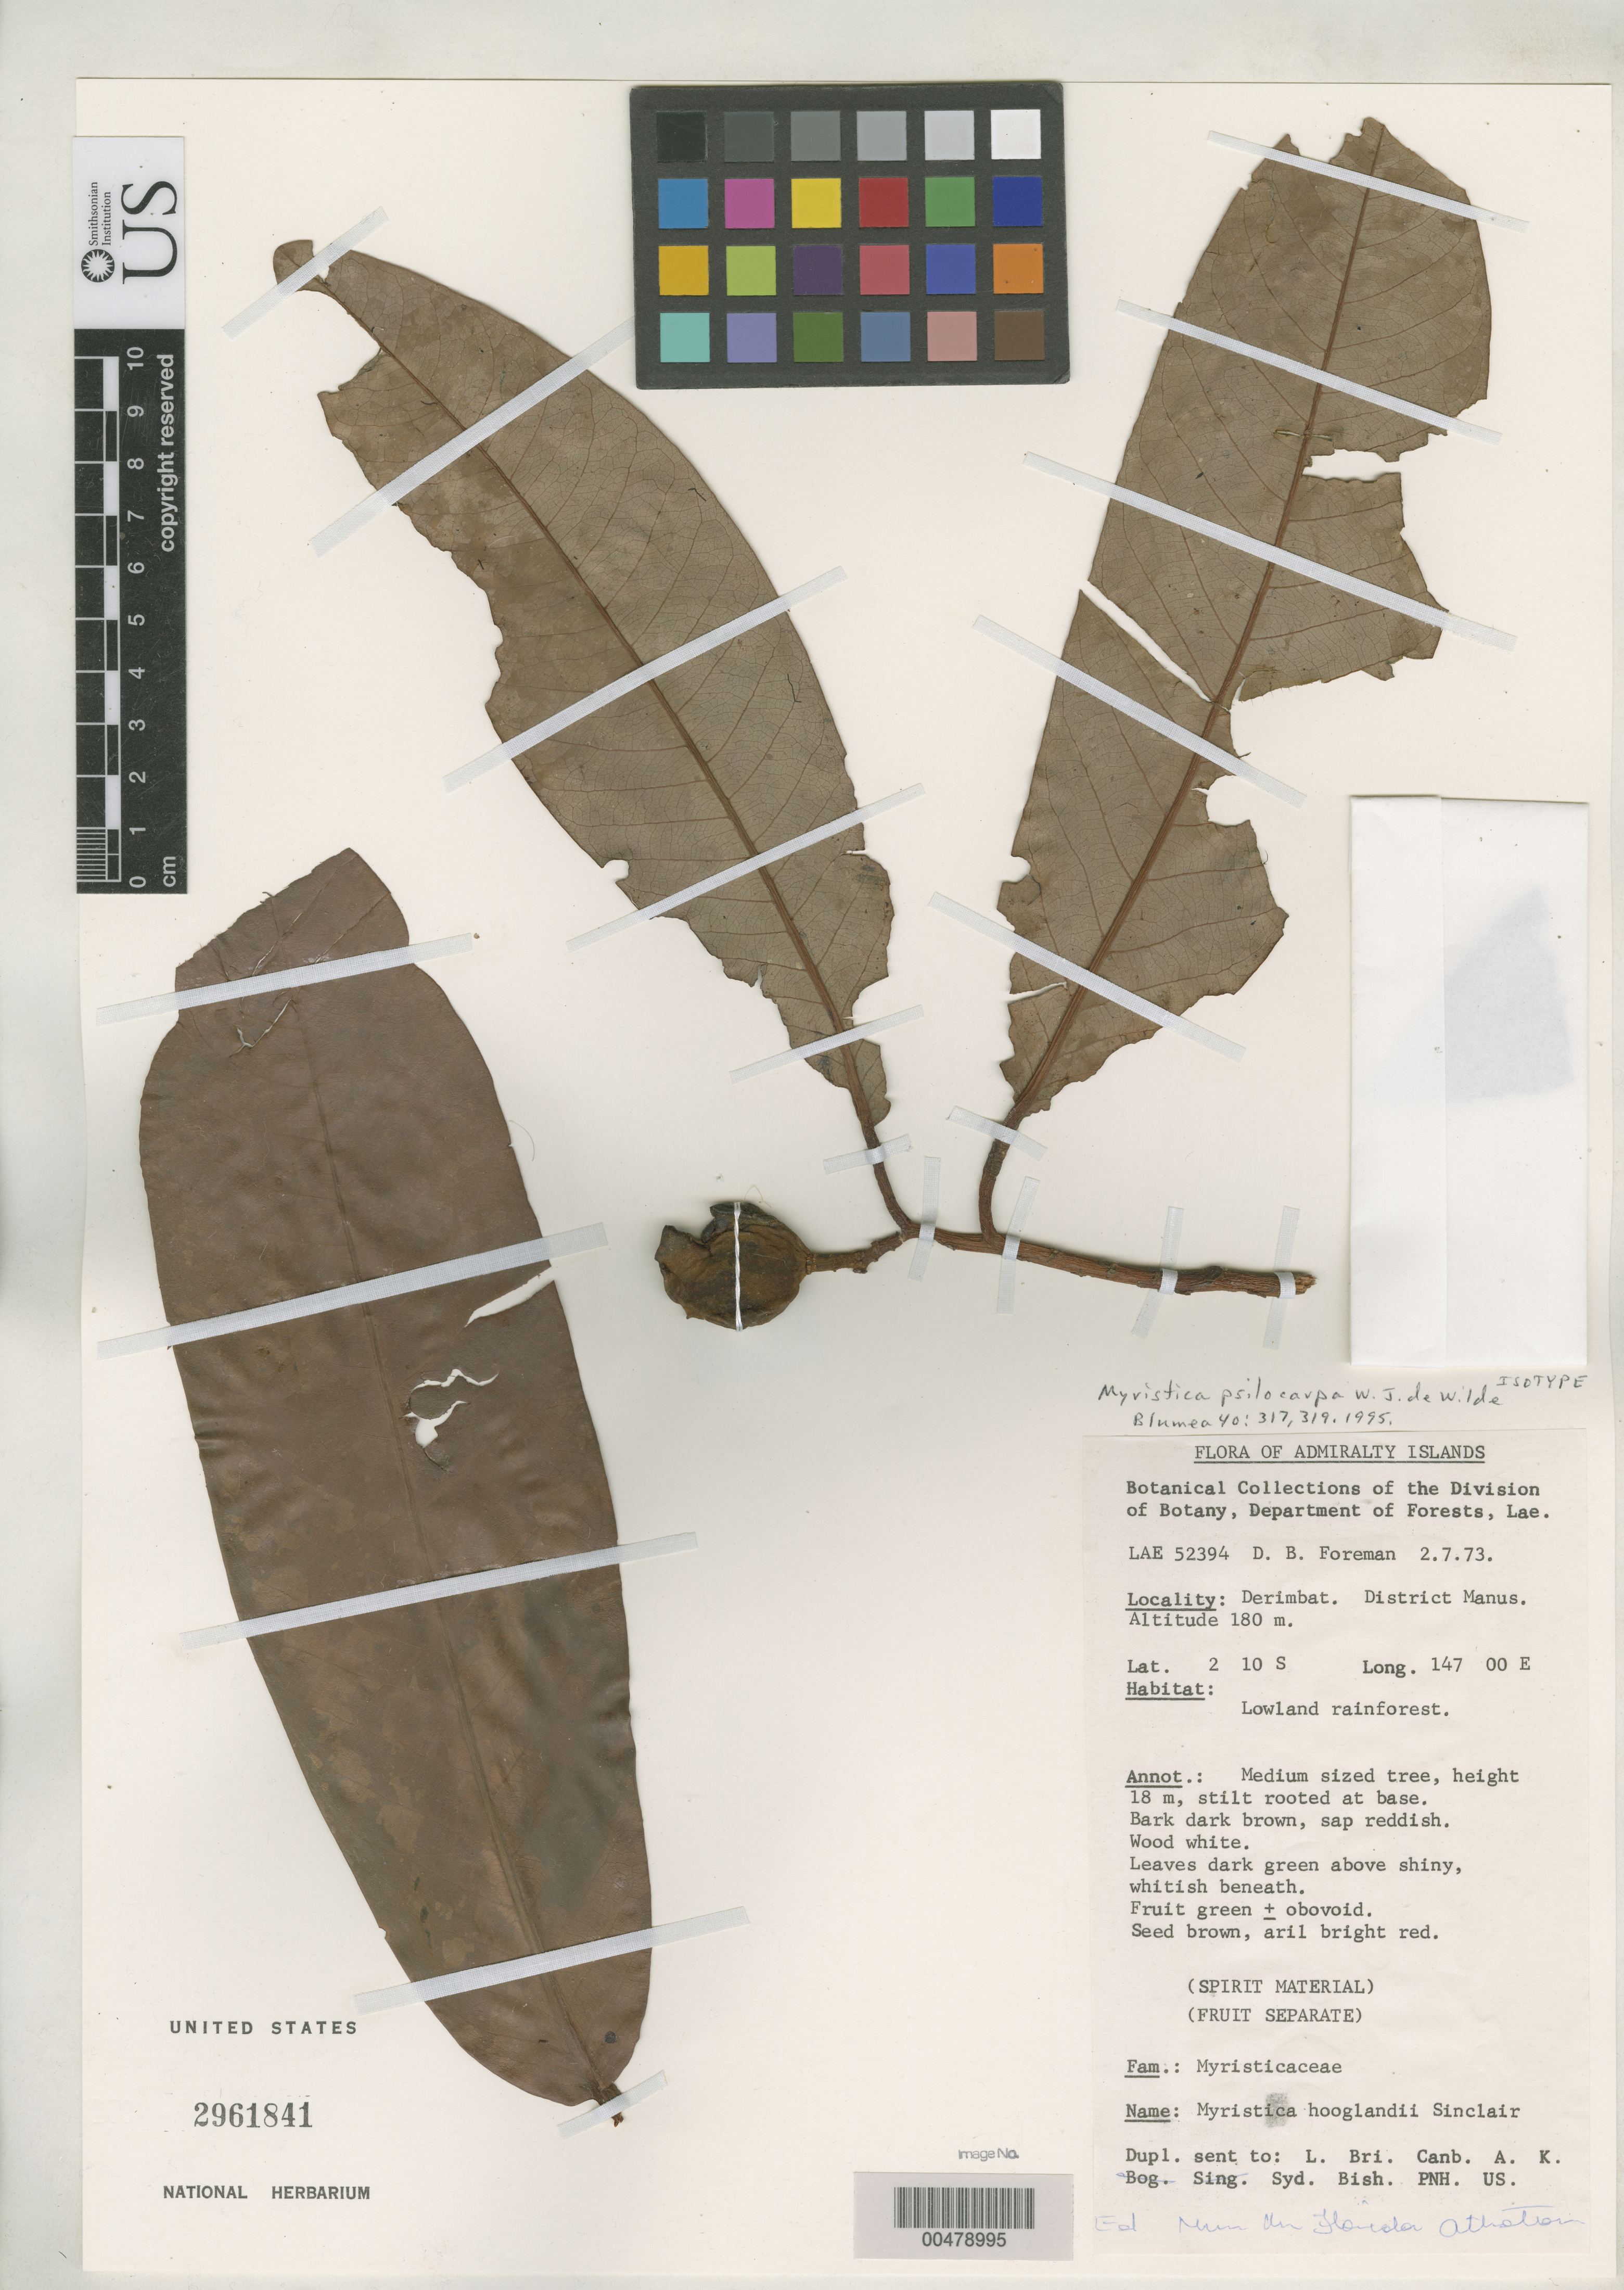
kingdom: Plantae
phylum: Tracheophyta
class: Magnoliopsida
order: Magnoliales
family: Myristicaceae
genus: Myristica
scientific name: Myristica psilocarpa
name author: W.J. de Wilde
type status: Isotype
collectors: D. Foreman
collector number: Lae 52394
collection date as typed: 02 Jul 1973 or 07 Feb 1973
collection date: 1973-02-07 or 1973-07-02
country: Papua New Guinea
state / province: Manus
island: Manus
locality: Derimbat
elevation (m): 180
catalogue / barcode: US 2961841